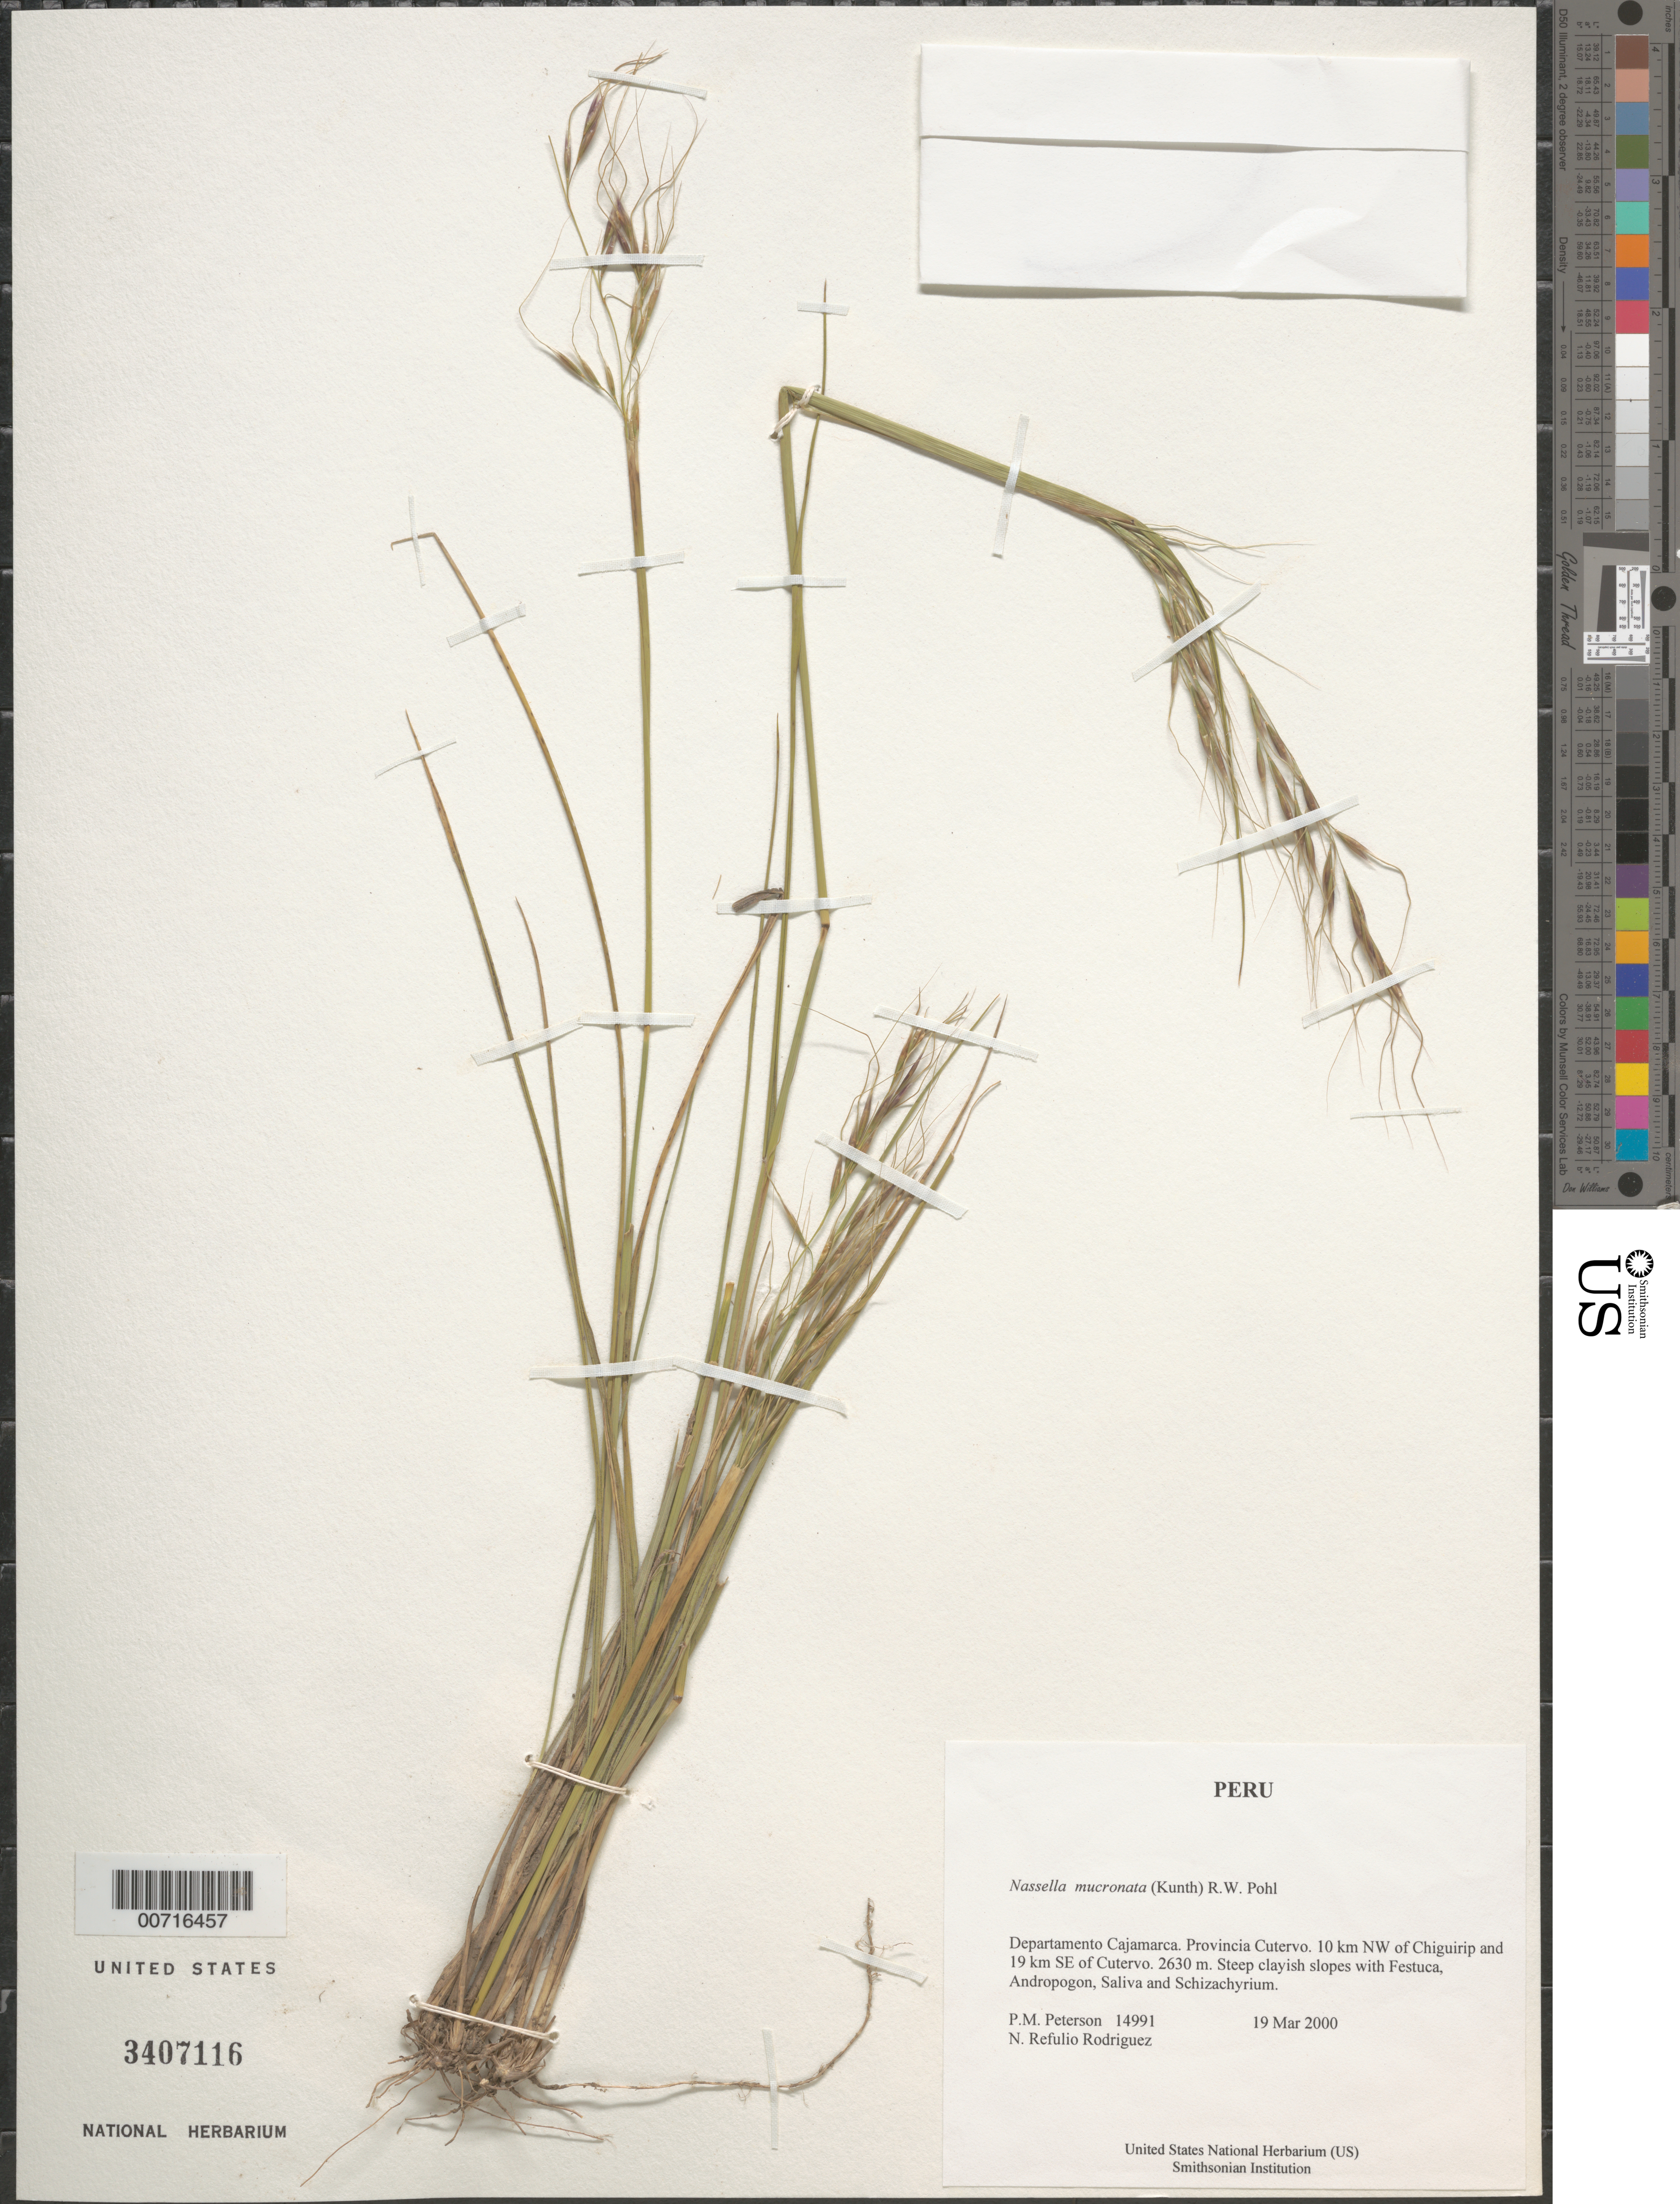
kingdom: Plantae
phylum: Tracheophyta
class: Liliopsida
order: Poales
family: Poaceae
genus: Nassella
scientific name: Nassella mucronata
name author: (Kunth) R.W. Pohl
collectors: P. M. Peterson & N. Refulio-Rodríguez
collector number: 14991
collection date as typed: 19 Mar 2000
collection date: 2000-03-19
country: Peru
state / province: Cajamarca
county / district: Cutervo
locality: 10 km NW of Chiguirip and 19 km SE of Cutervo.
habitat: Steep clayish slopes with Festuca, Andropogon, Saliva and Schizachyrium.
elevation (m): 2630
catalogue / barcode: US 3407116